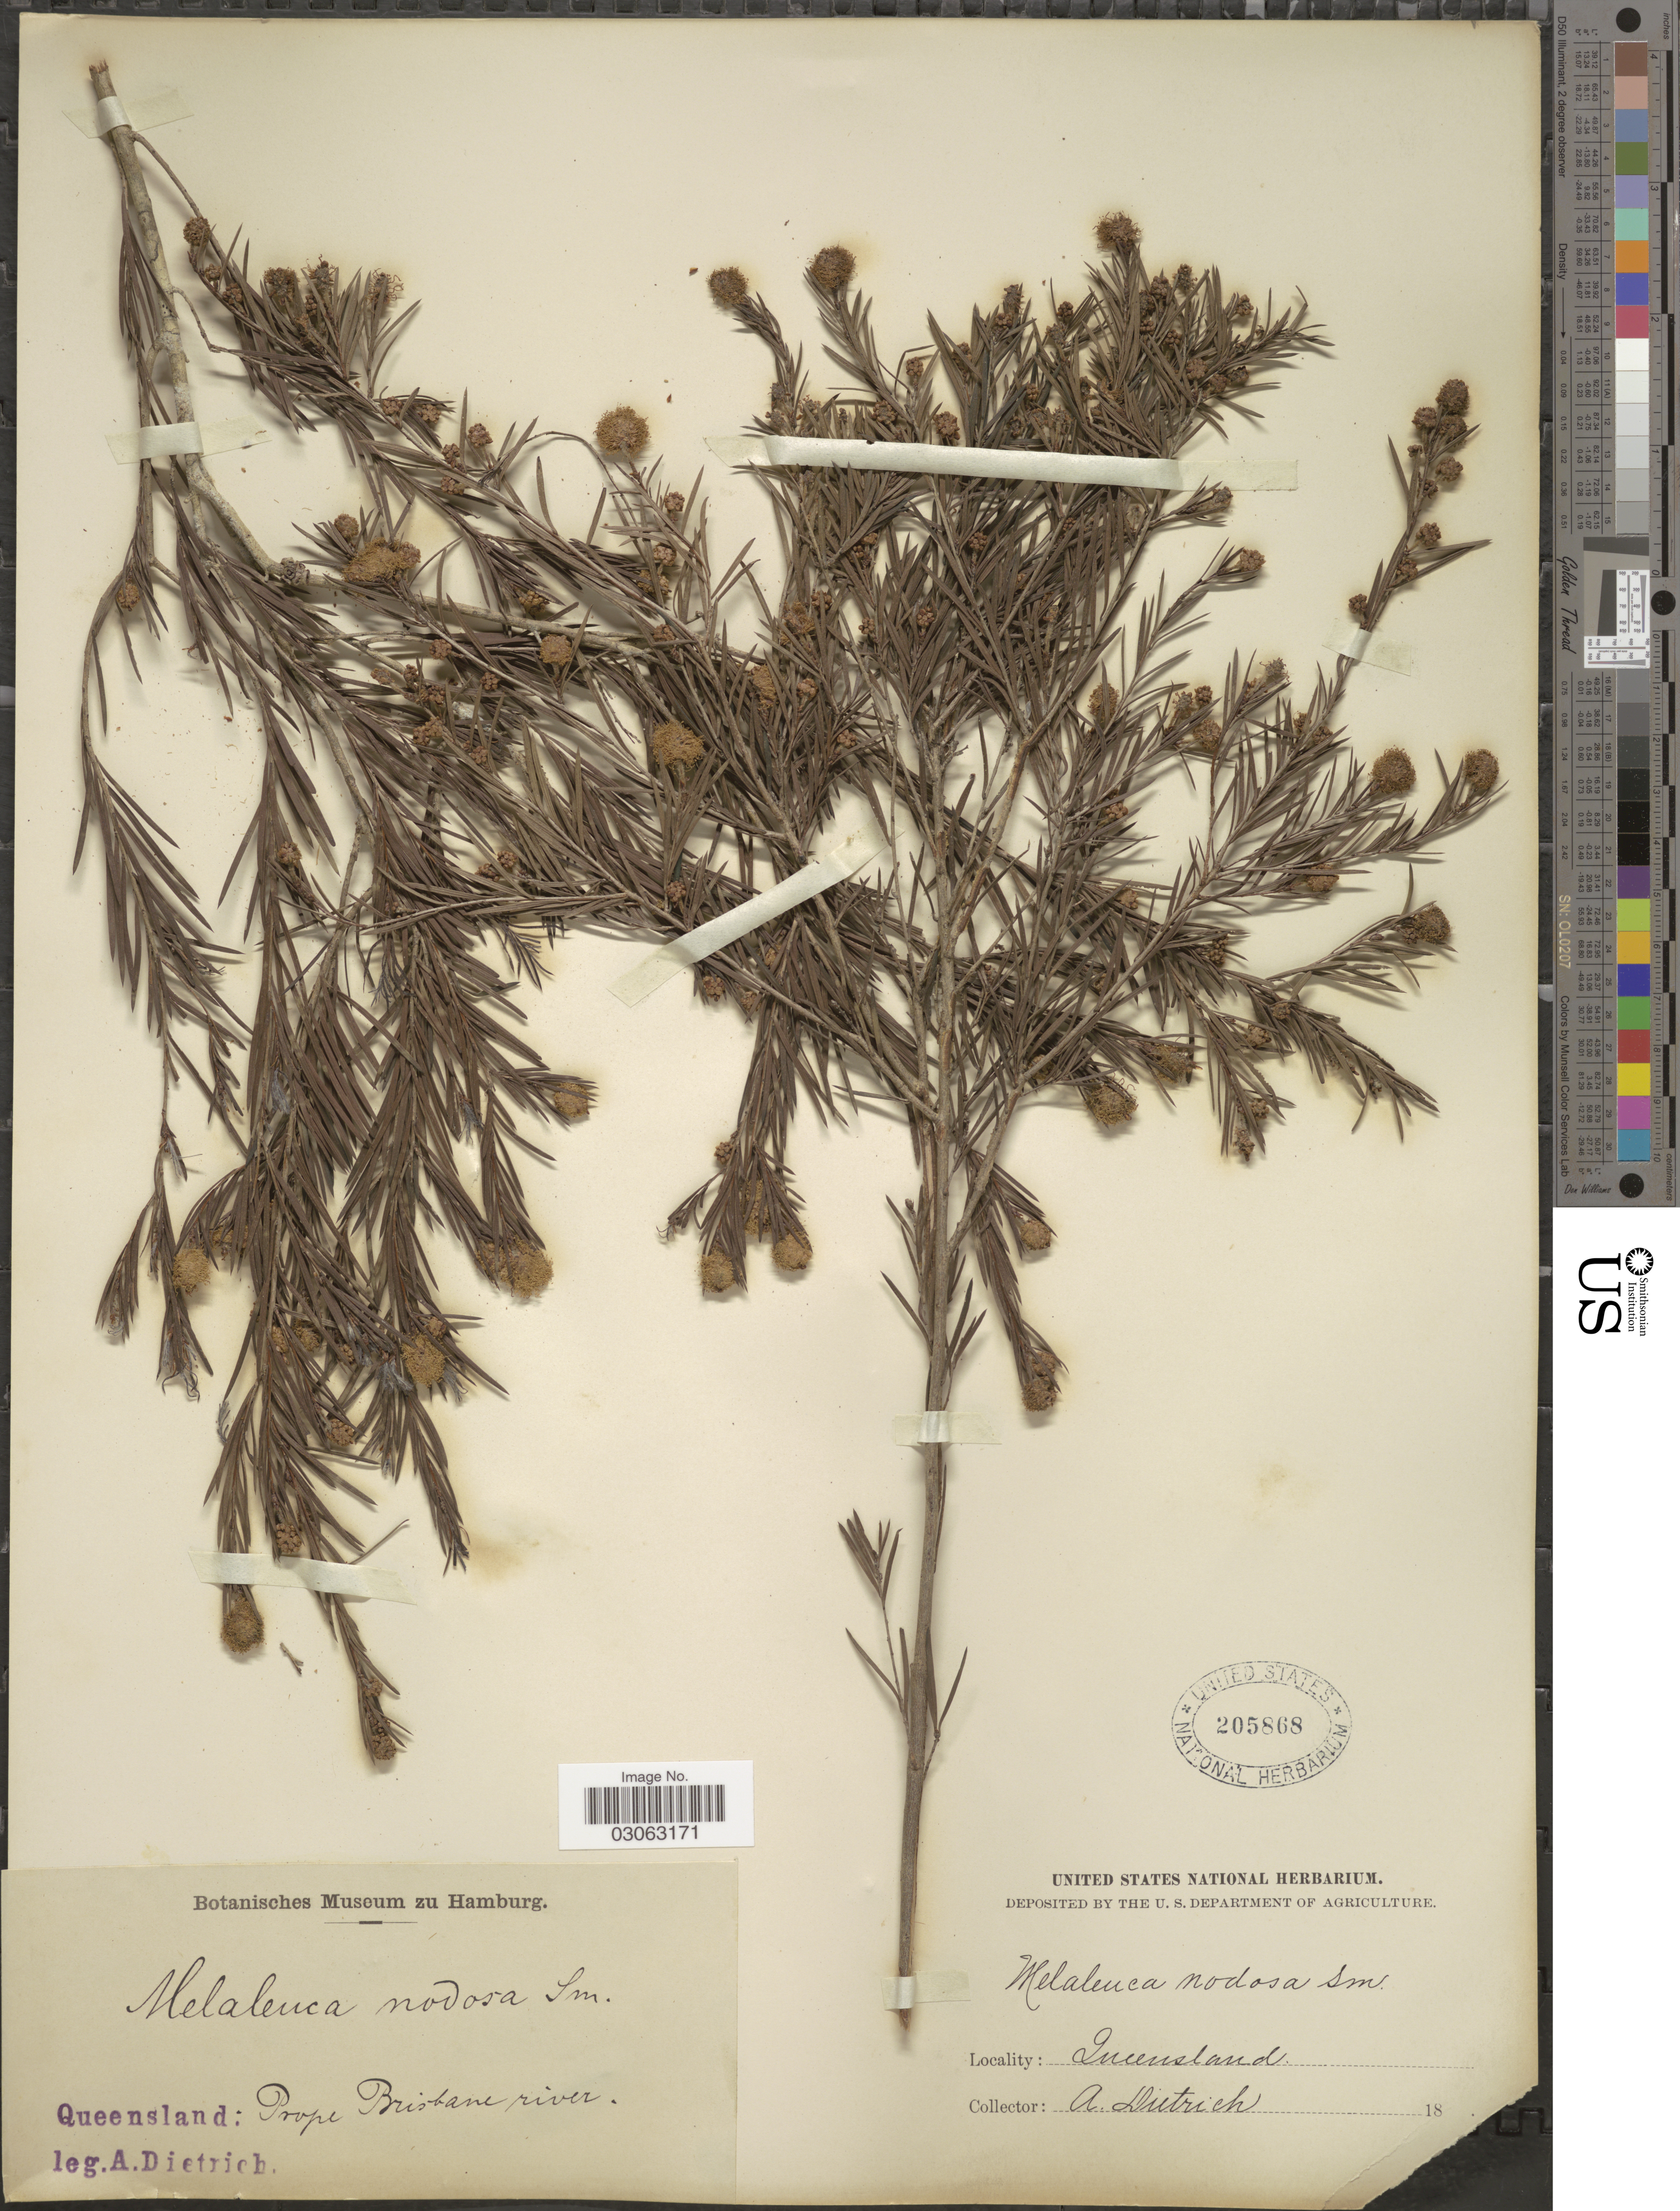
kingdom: Plantae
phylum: Tracheophyta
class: Magnoliopsida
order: Myrtales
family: Myrtaceae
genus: Melaleuca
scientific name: Melaleuca nodosa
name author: (Sol. ex Gaertn.) Sm.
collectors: A. Dietrich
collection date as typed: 18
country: Australia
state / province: Queensland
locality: Prope Brisbane river.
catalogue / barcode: US 205868